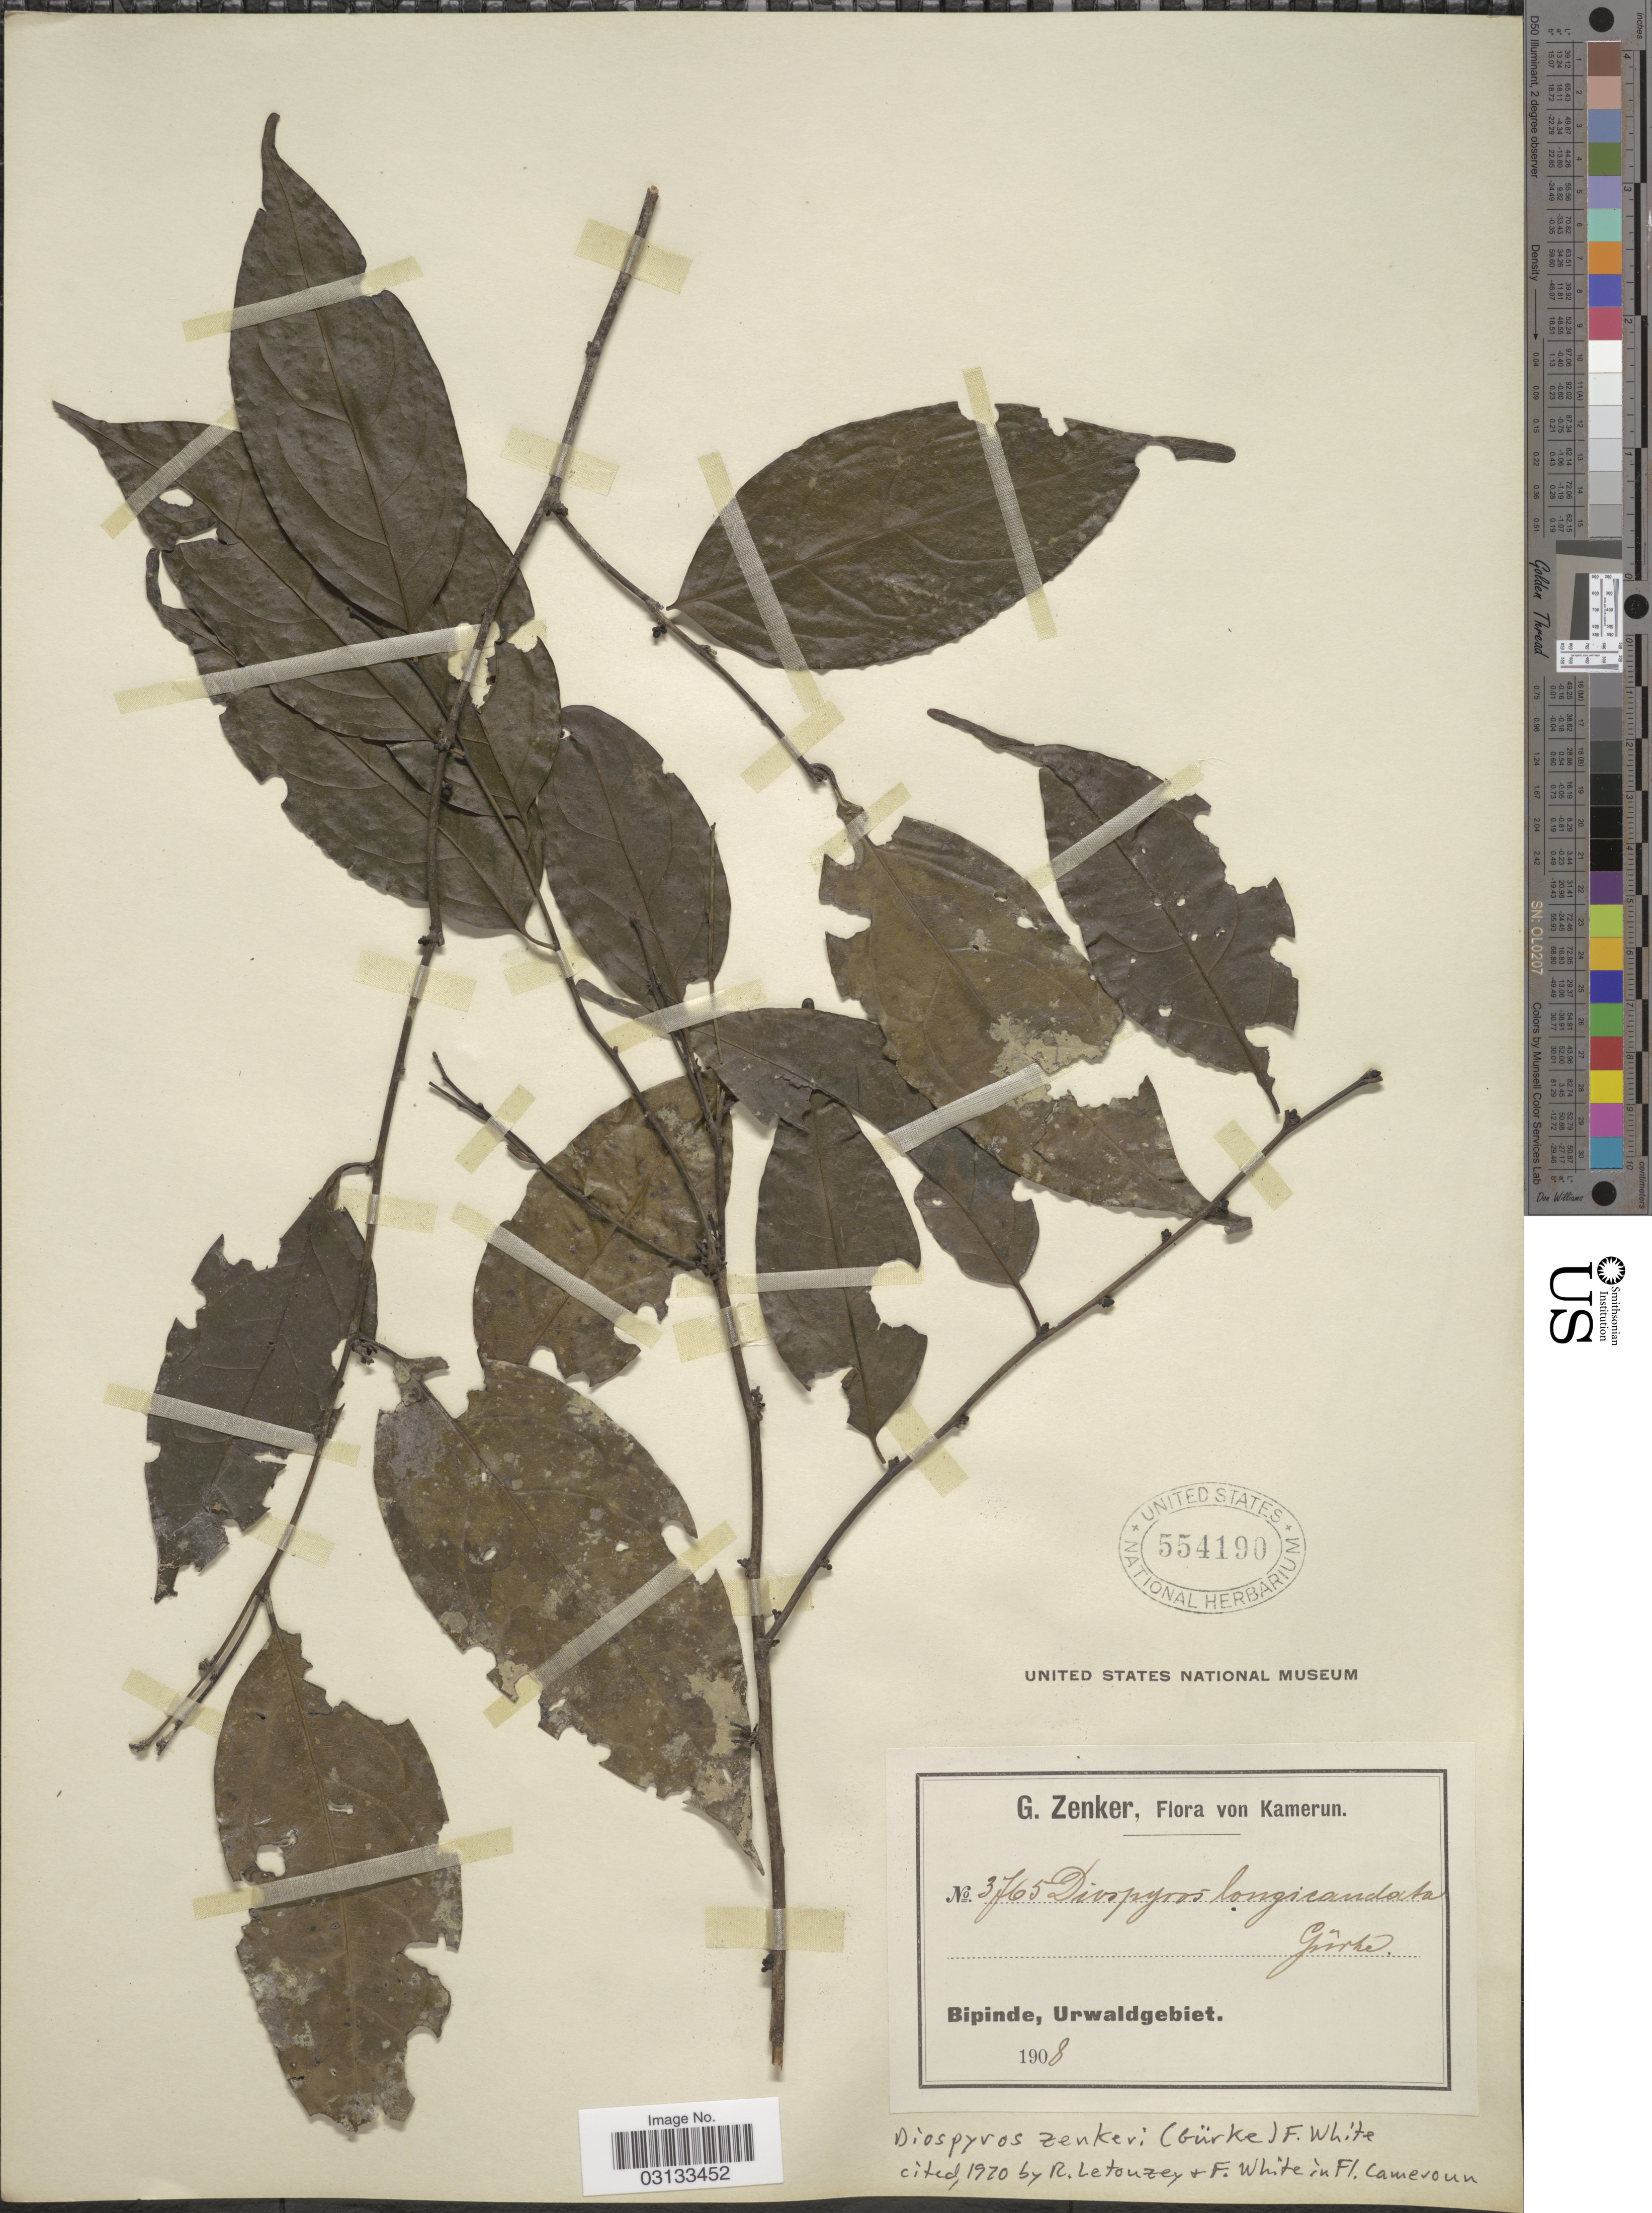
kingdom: Plantae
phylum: Tracheophyta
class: Magnoliopsida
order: Ericales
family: Ebenaceae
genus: Diospyros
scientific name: Diospyros zenkeri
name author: (Gürke) F. White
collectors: G. A. Zenker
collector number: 3765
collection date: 1908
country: Cameroon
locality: Kamerun, Bipinde, Urwaldgebiet.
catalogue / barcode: US 554190